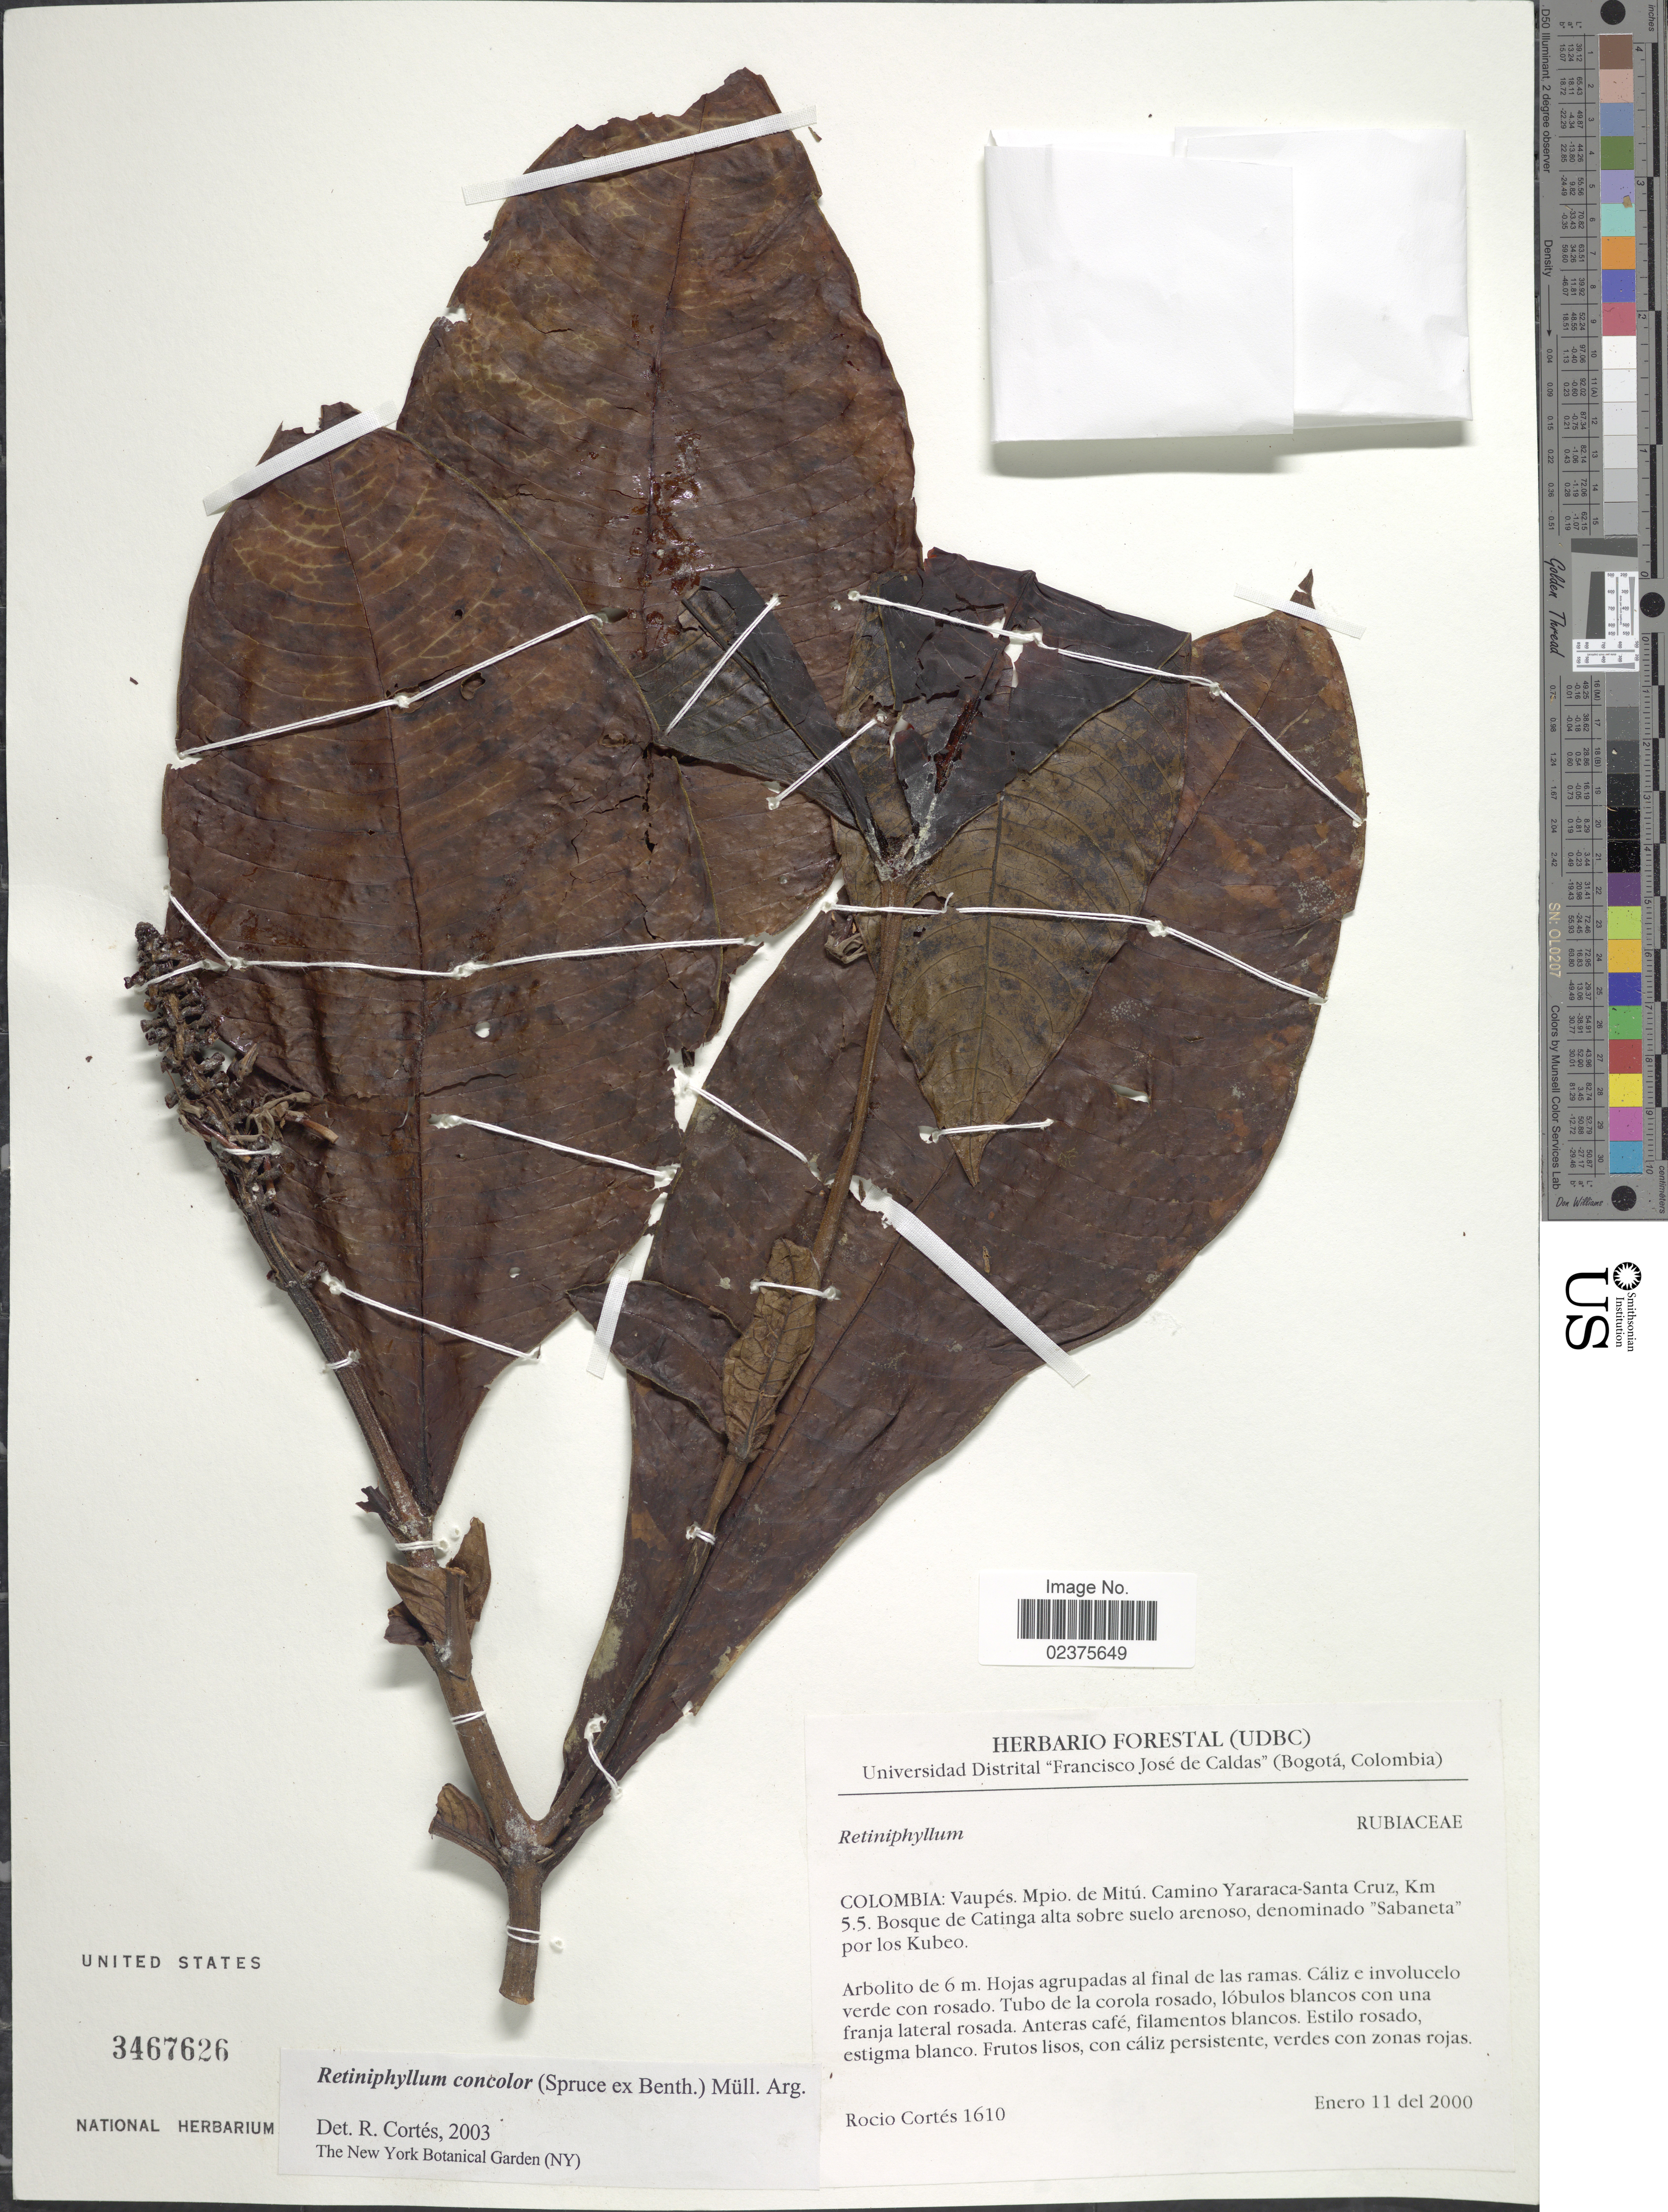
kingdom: Plantae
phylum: Tracheophyta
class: Magnoliopsida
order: Gentianales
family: Rubiaceae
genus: Retiniphyllum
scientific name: Retiniphyllum concolor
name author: (Spruce ex Benth.) Müll. Arg.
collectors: R. Cortés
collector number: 1610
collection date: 2000-01-11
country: Colombia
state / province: Vaupés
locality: Mpio de Mitú. Camino Yararaca-Santa Cruz., Km 5.5 Bosque de Catinga alta sobre arenoso, denominado 'Sabaneta' por los Kubeo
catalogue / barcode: US 3467626